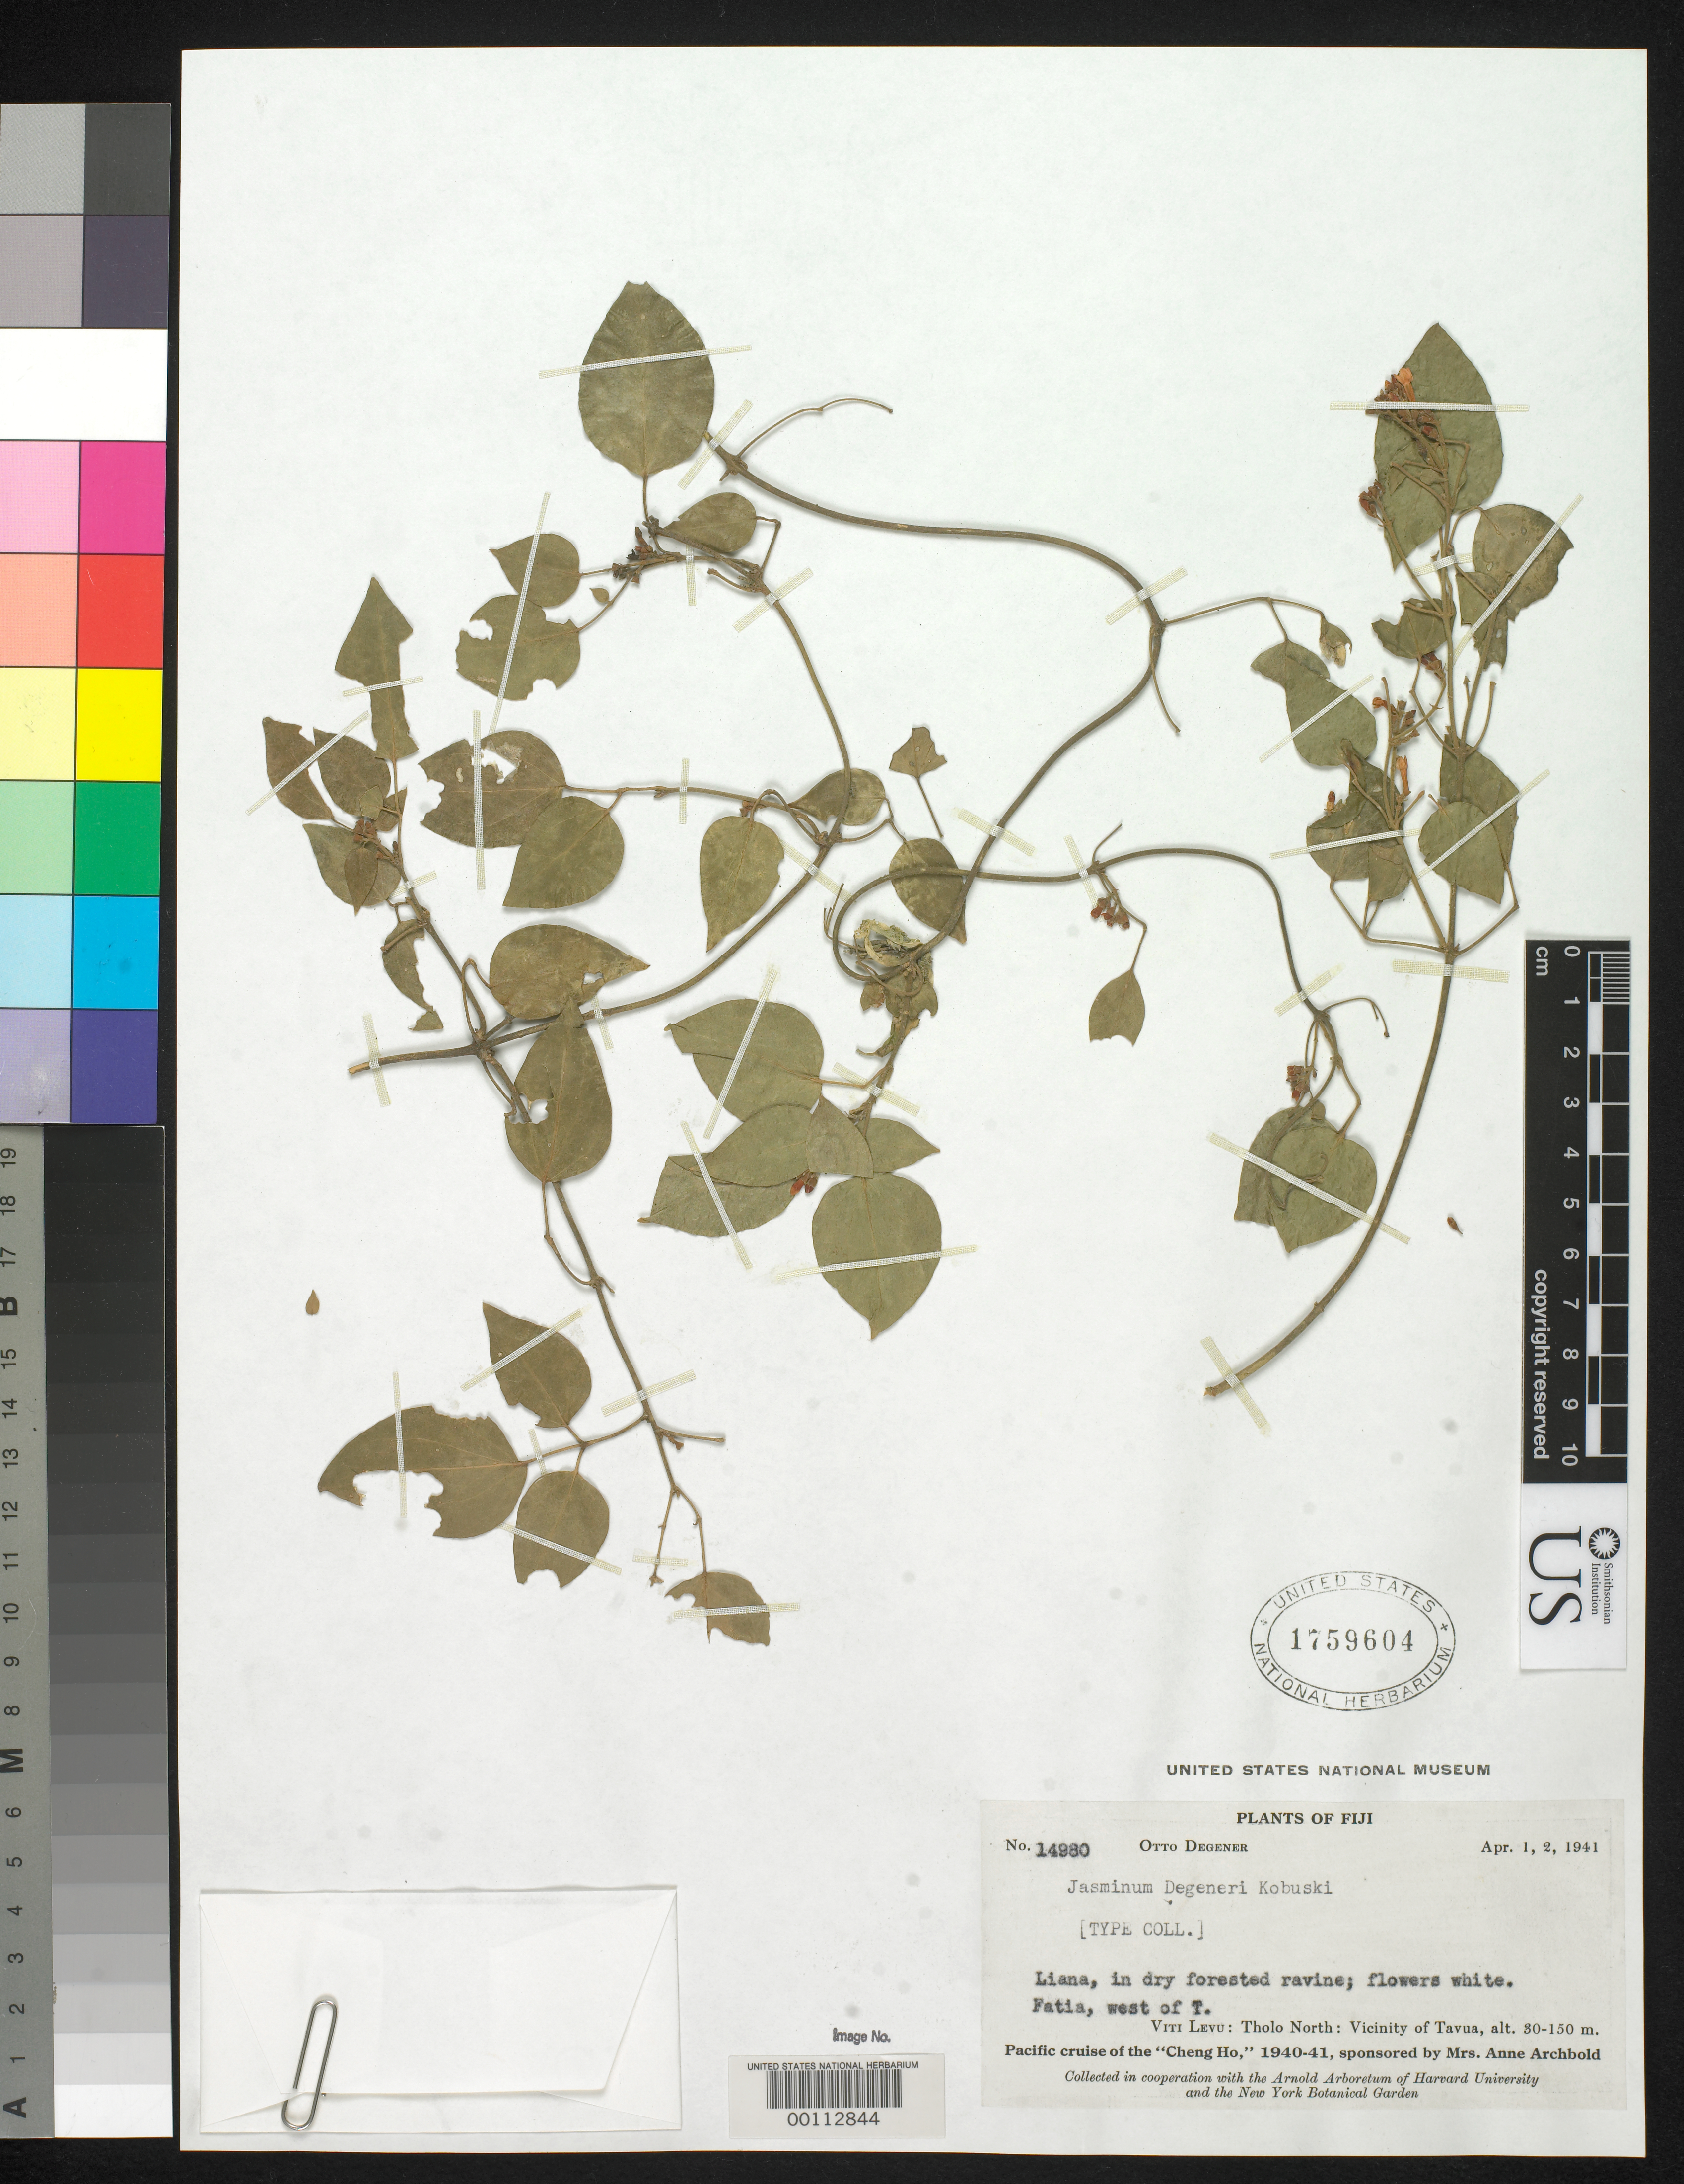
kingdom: Plantae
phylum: Tracheophyta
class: Magnoliopsida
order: Lamiales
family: Oleaceae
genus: Jasminum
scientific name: Jasminum degeneri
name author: Kobuski in A.C. Sm.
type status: Isotype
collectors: O. Degener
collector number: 14980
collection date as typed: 02 Apr 1941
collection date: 1941-04-02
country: Fiji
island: Viti Levu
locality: Tholo North, Fatia, W of Tavua. [Viti Levu Group]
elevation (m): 30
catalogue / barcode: US 1759604